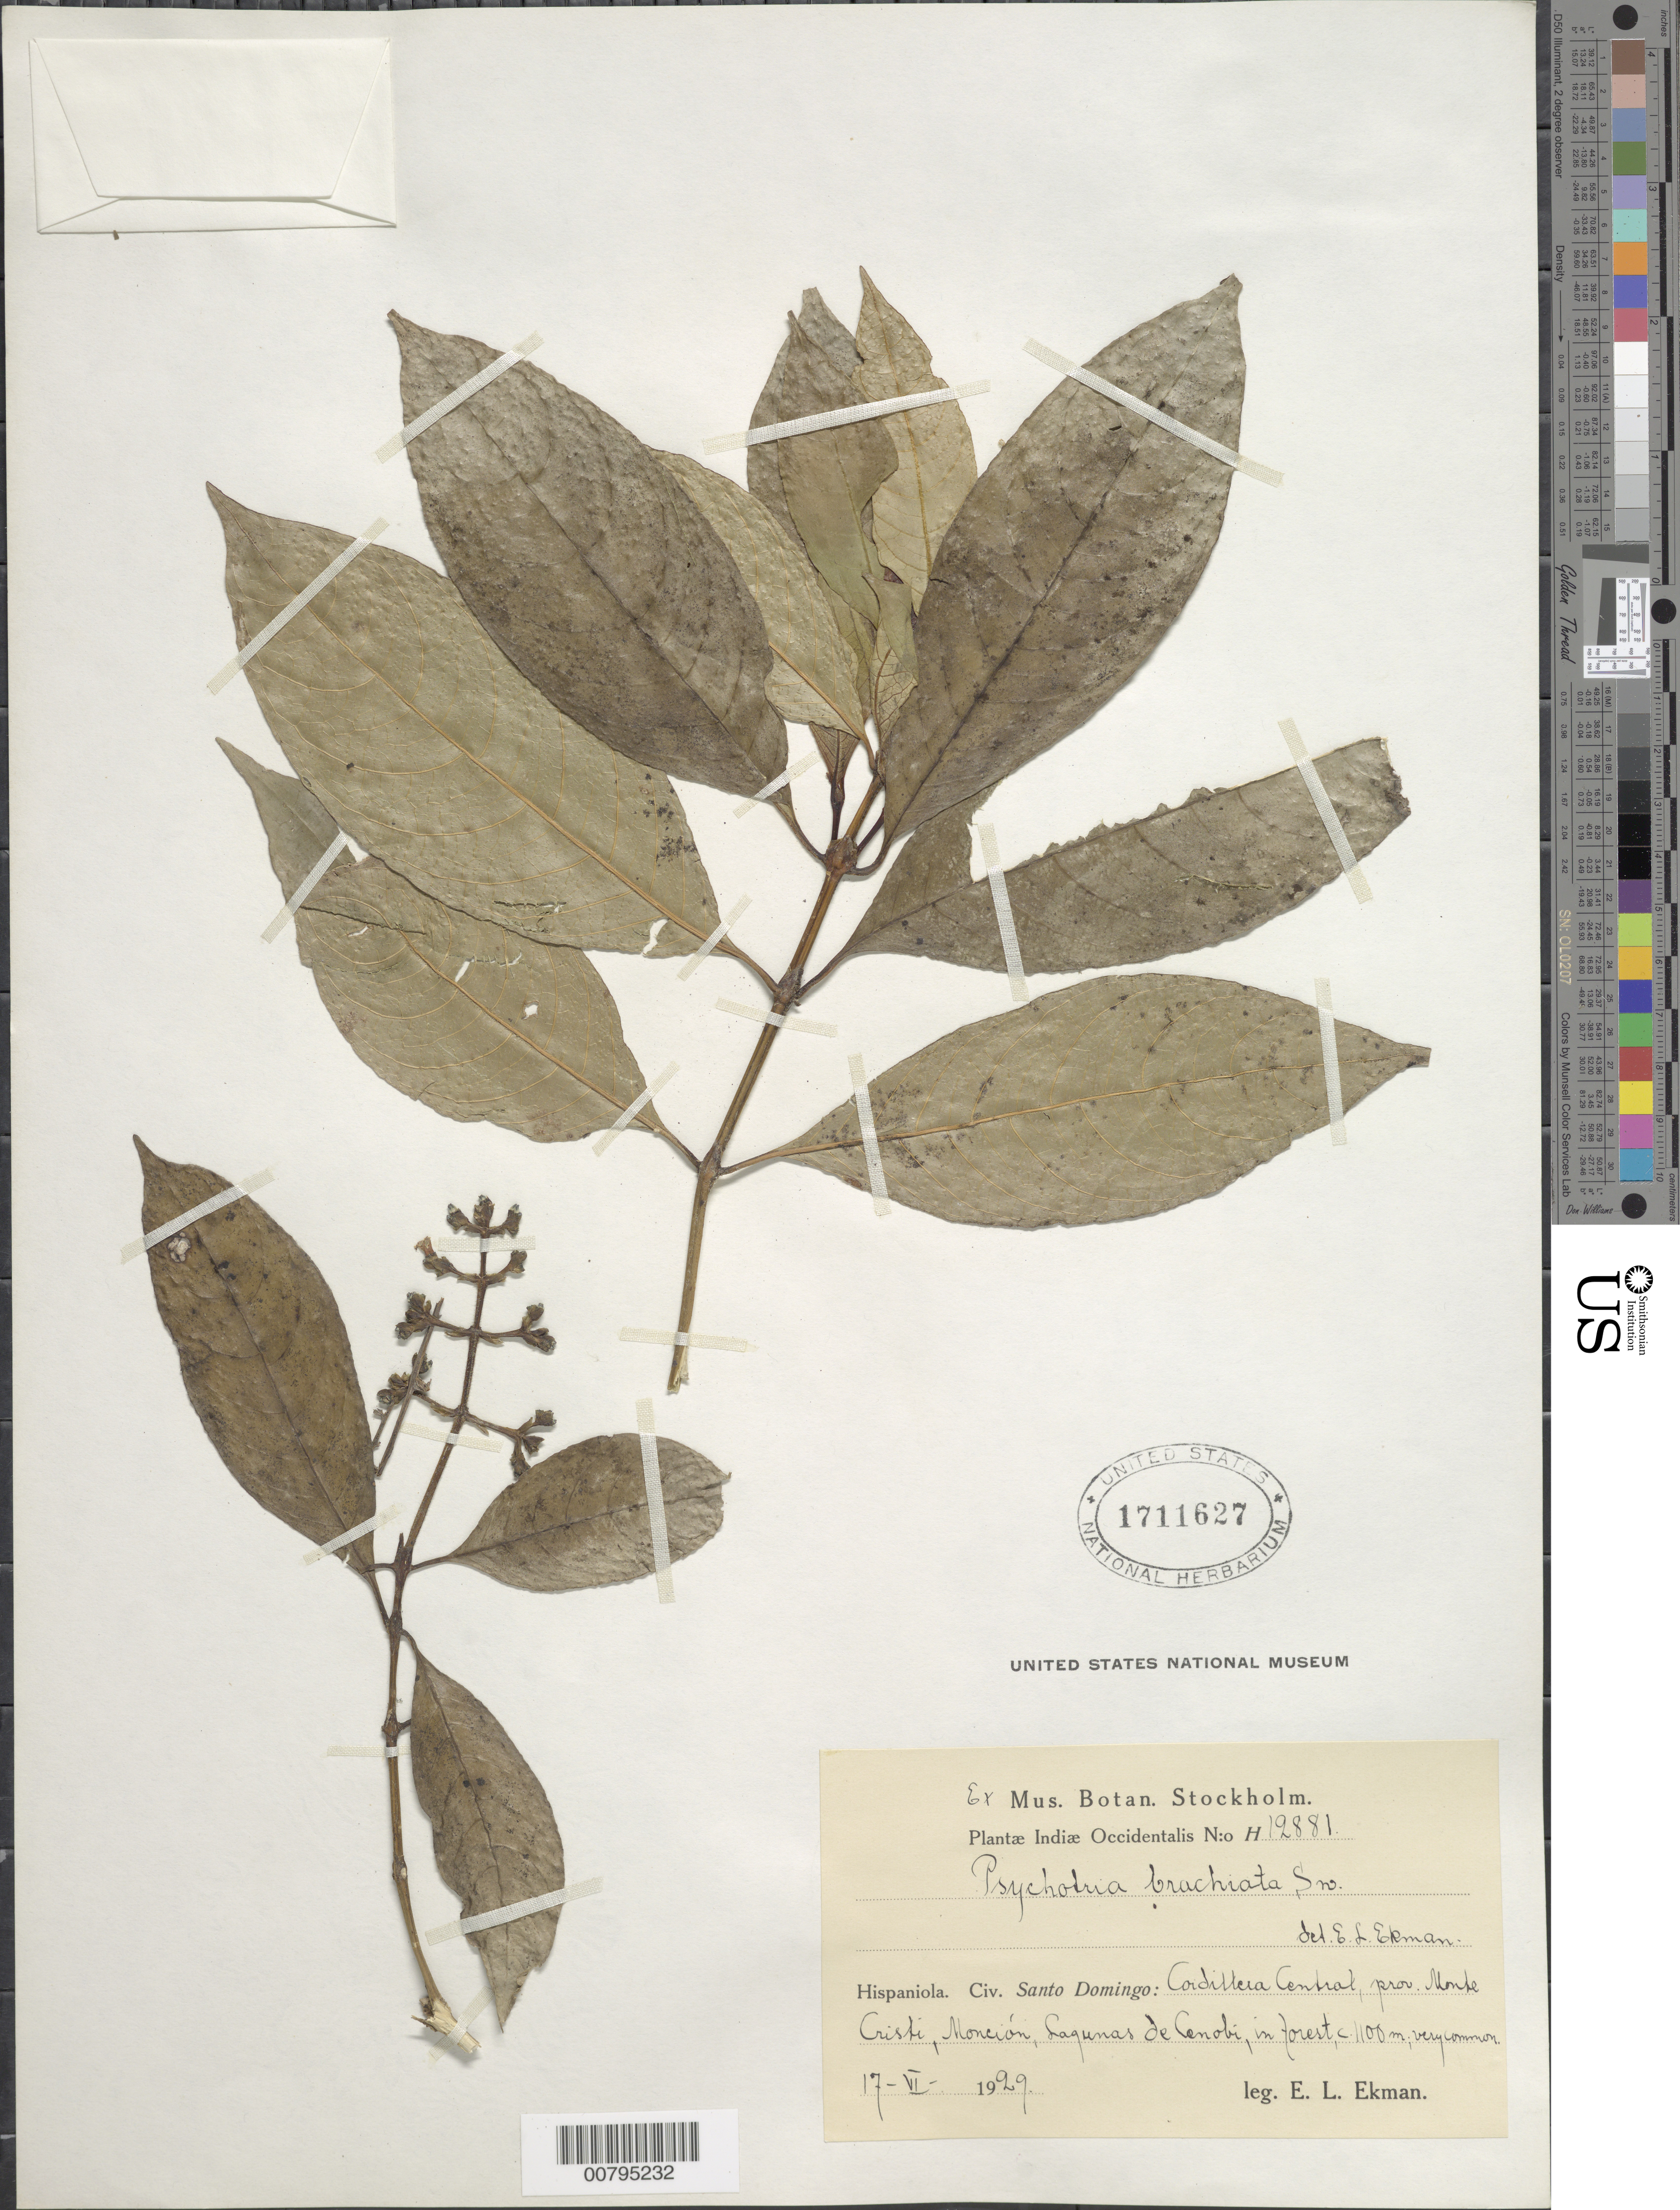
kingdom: Plantae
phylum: Tracheophyta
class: Magnoliopsida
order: Gentianales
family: Rubiaceae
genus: Psychotria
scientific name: Psychotria brachiata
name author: Sw.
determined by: Ekman, E. L.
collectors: E. L. Ekman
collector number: H 12881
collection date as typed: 17 Jun 1929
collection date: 1929-06-17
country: Dominican Republic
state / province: Monte Cristi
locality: Civ. Sto. Domingo: Cordillera Central. Moncion, Lagunas de Cenobi.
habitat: In forest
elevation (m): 1100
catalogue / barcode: US 1711627